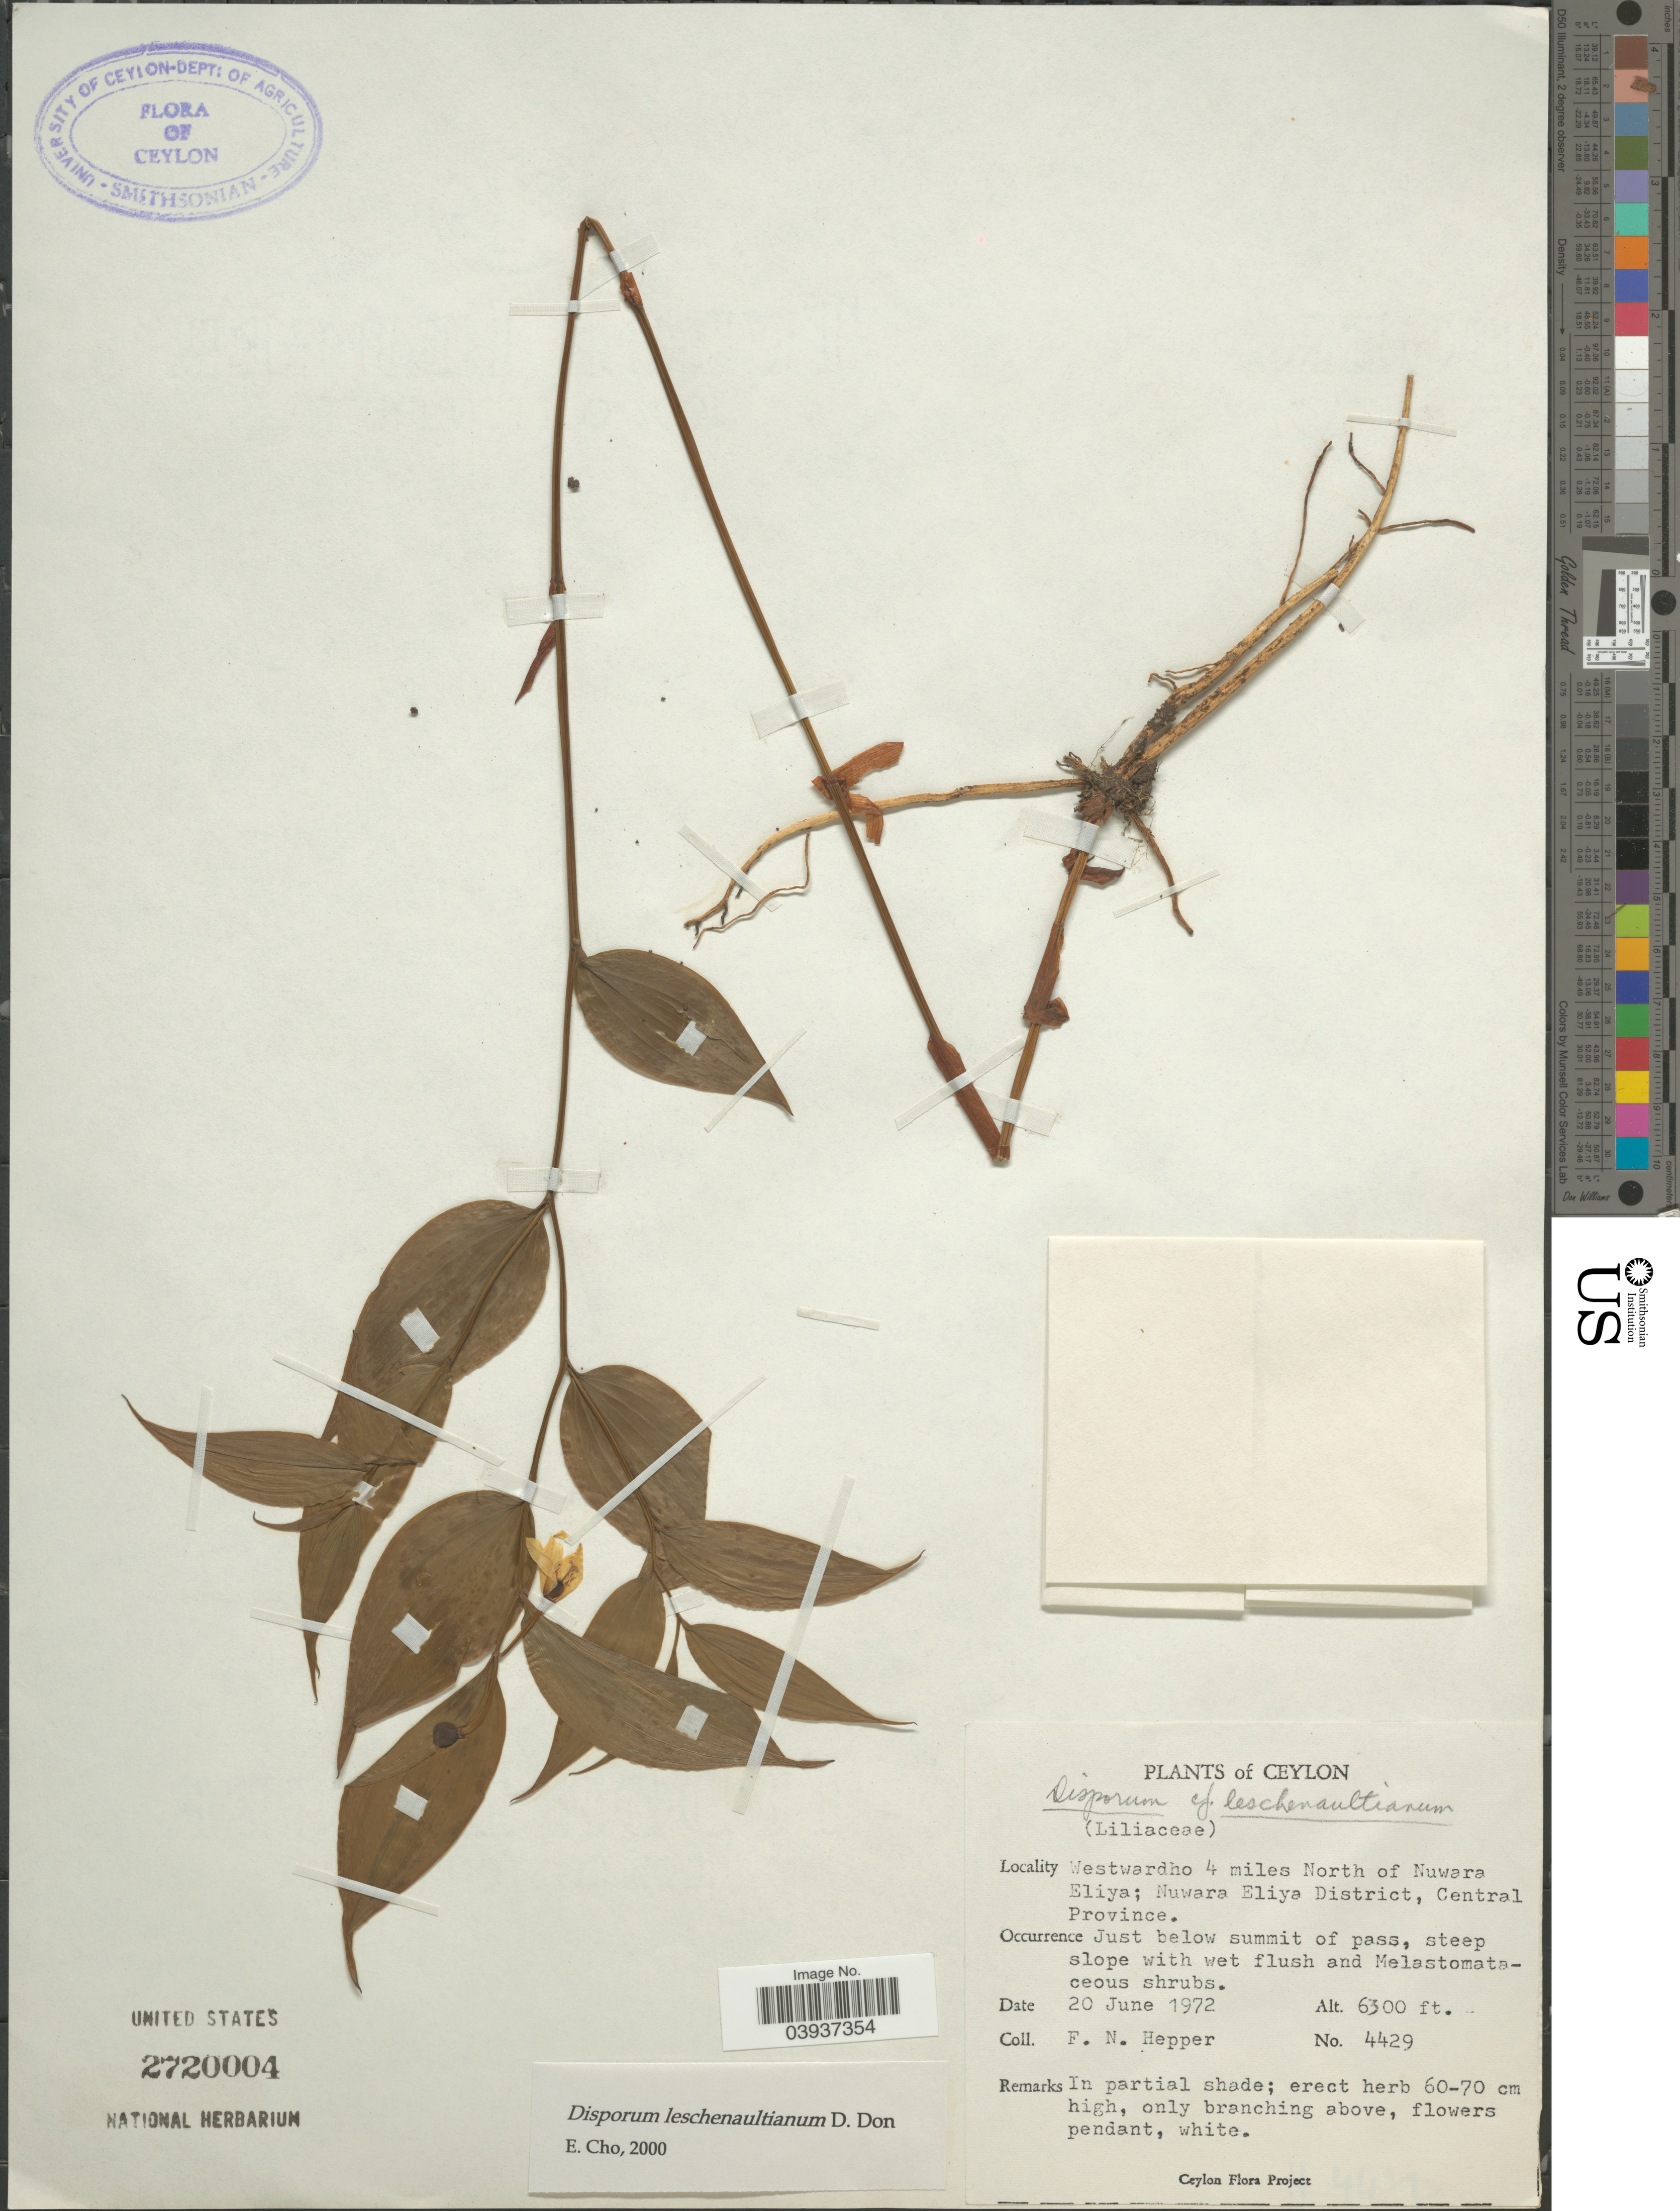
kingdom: Plantae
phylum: Tracheophyta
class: Liliopsida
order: Liliales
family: Colchicaceae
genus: Disporum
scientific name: Disporum cantoniense var. cantoniense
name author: (Lour.) Merr.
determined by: Strong, Mark T., (BOT), Smithsonian Institution - National Museum of Natural History (UNITED STATES)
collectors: F. Hepper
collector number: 4429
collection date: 1972-06-20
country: Sri Lanka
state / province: Central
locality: Ceylon. Westwardho 4 miles North of Nuwara Eliya; Nuwara Eliya District. Just below summit of pass.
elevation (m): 1920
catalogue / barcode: US 2720004